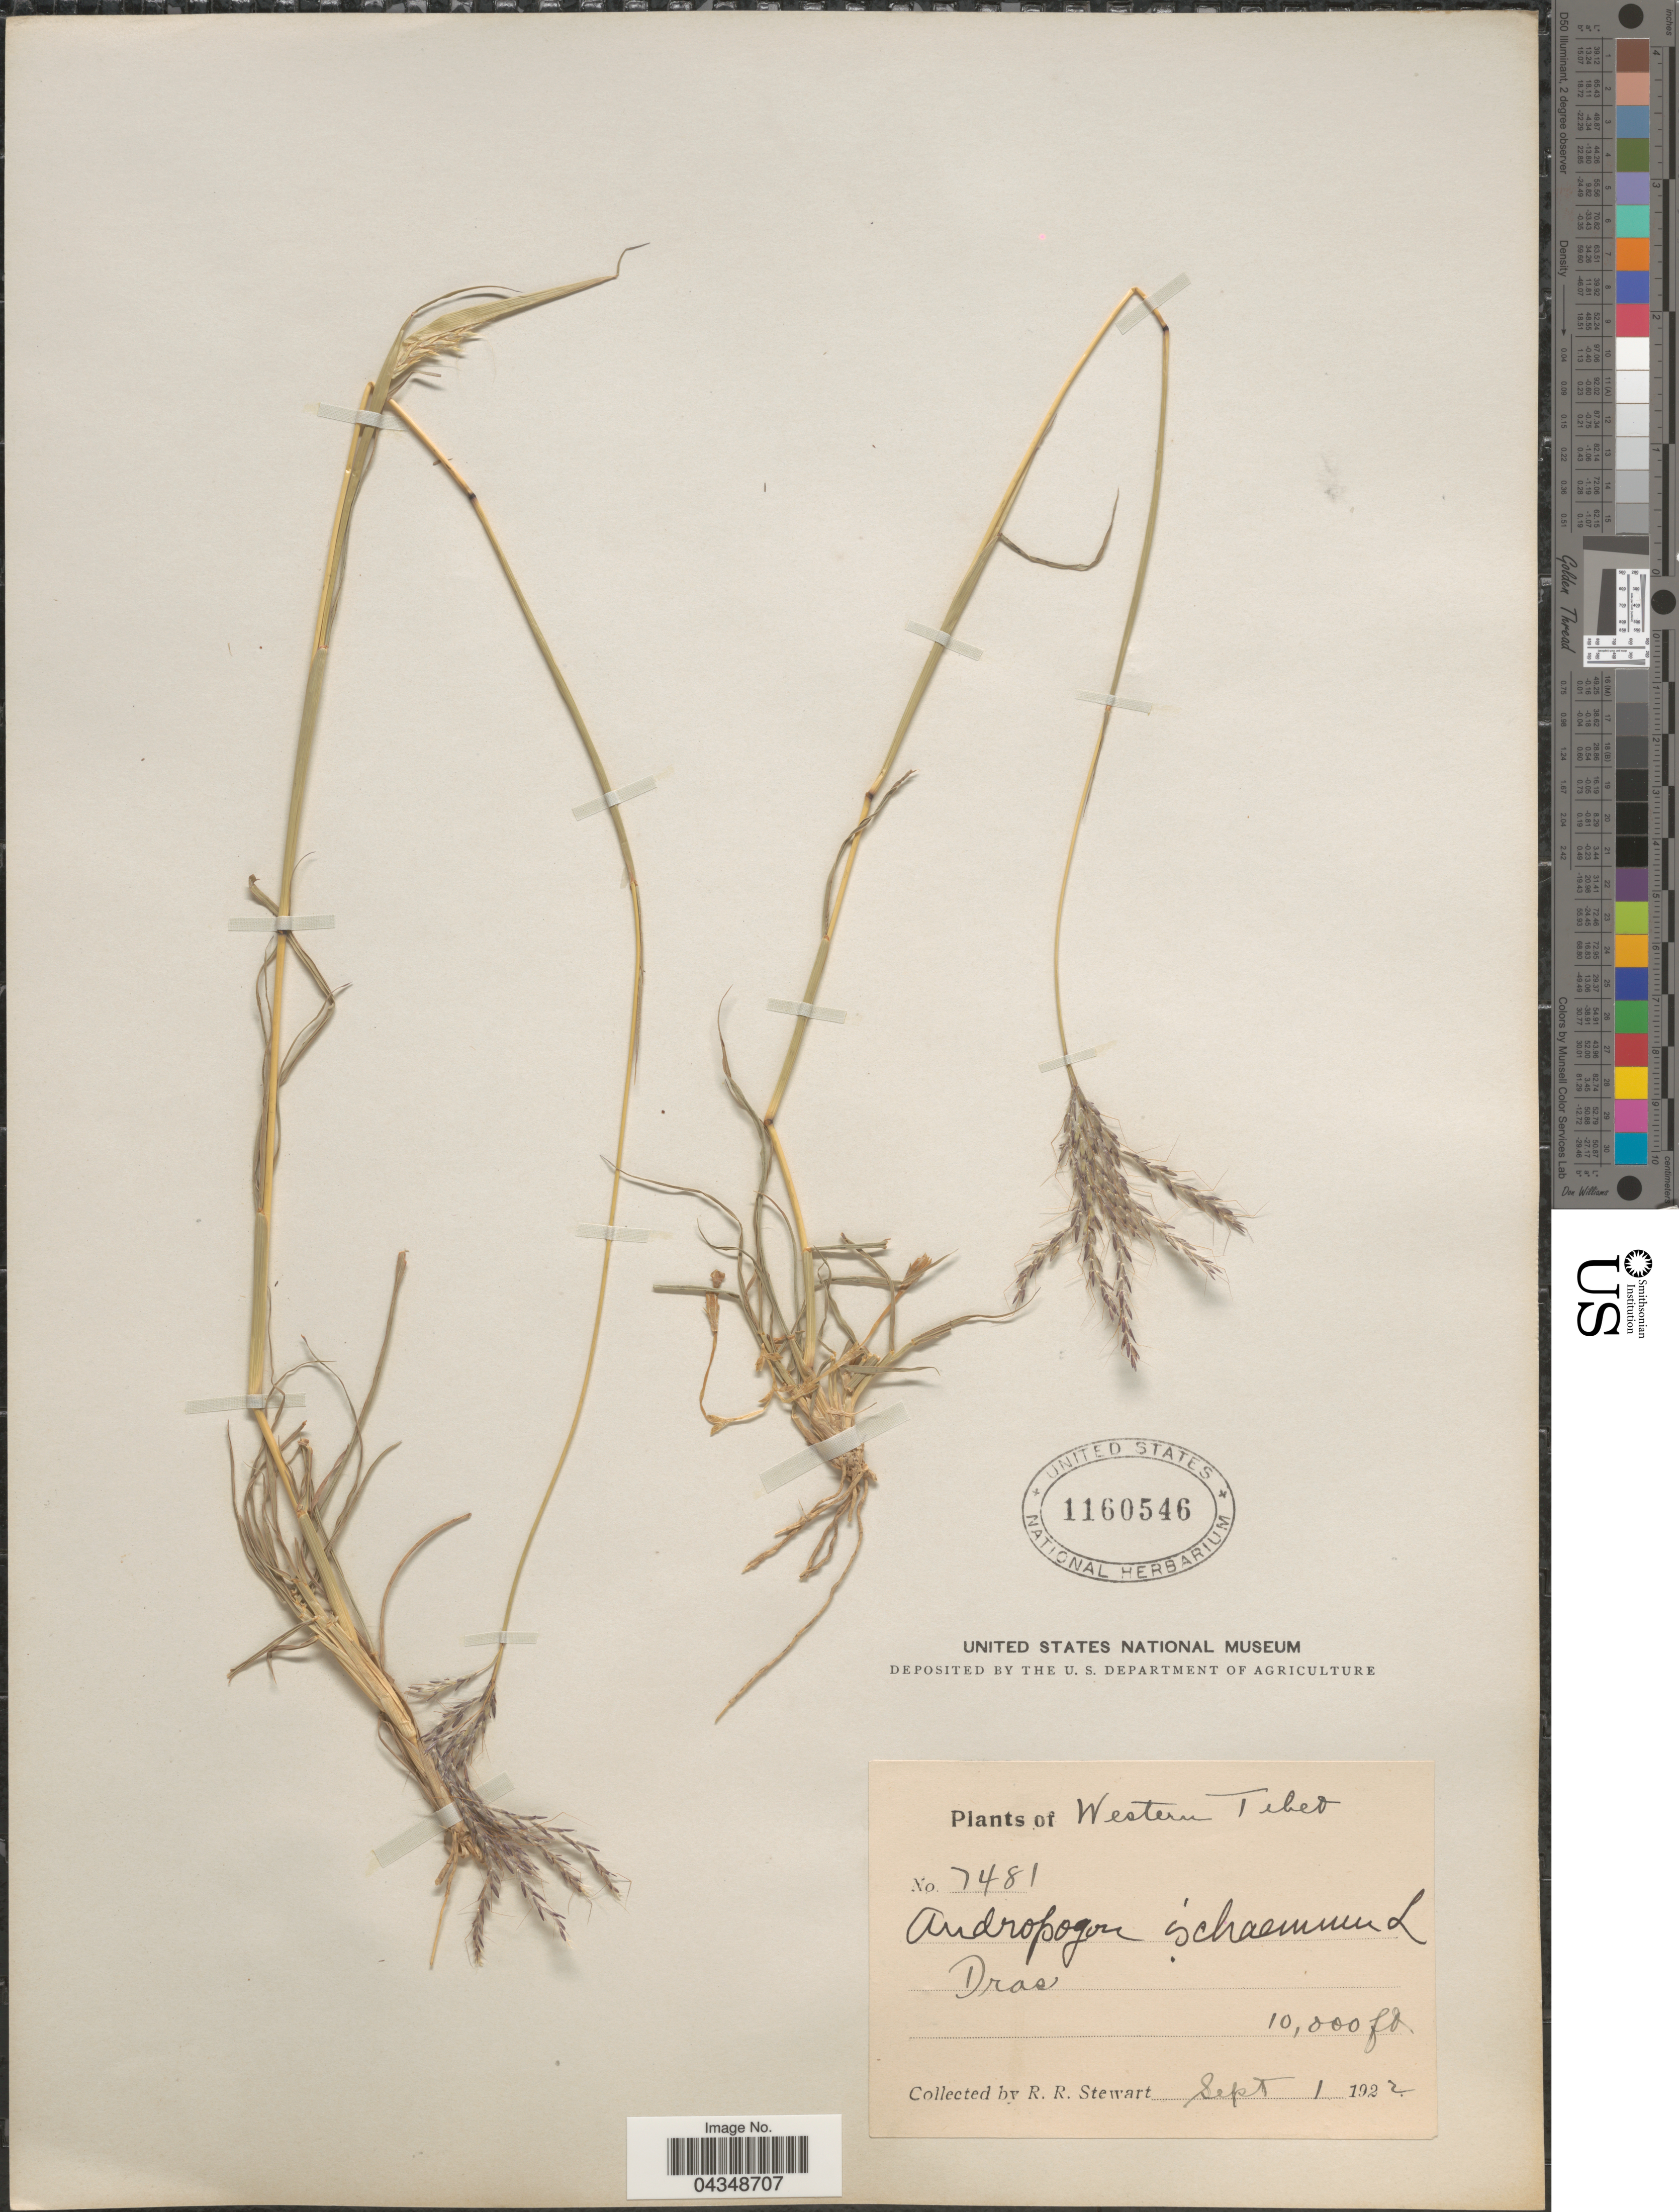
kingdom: Plantae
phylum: Tracheophyta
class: Liliopsida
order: Poales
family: Poaceae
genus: Bothriochloa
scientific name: Bothriochloa ischaemum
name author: (L.) Keng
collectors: R. Stewart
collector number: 7481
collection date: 1922-09-01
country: China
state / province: Xizang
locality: Western Tibet. Dras.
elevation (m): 3048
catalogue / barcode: US 1160546